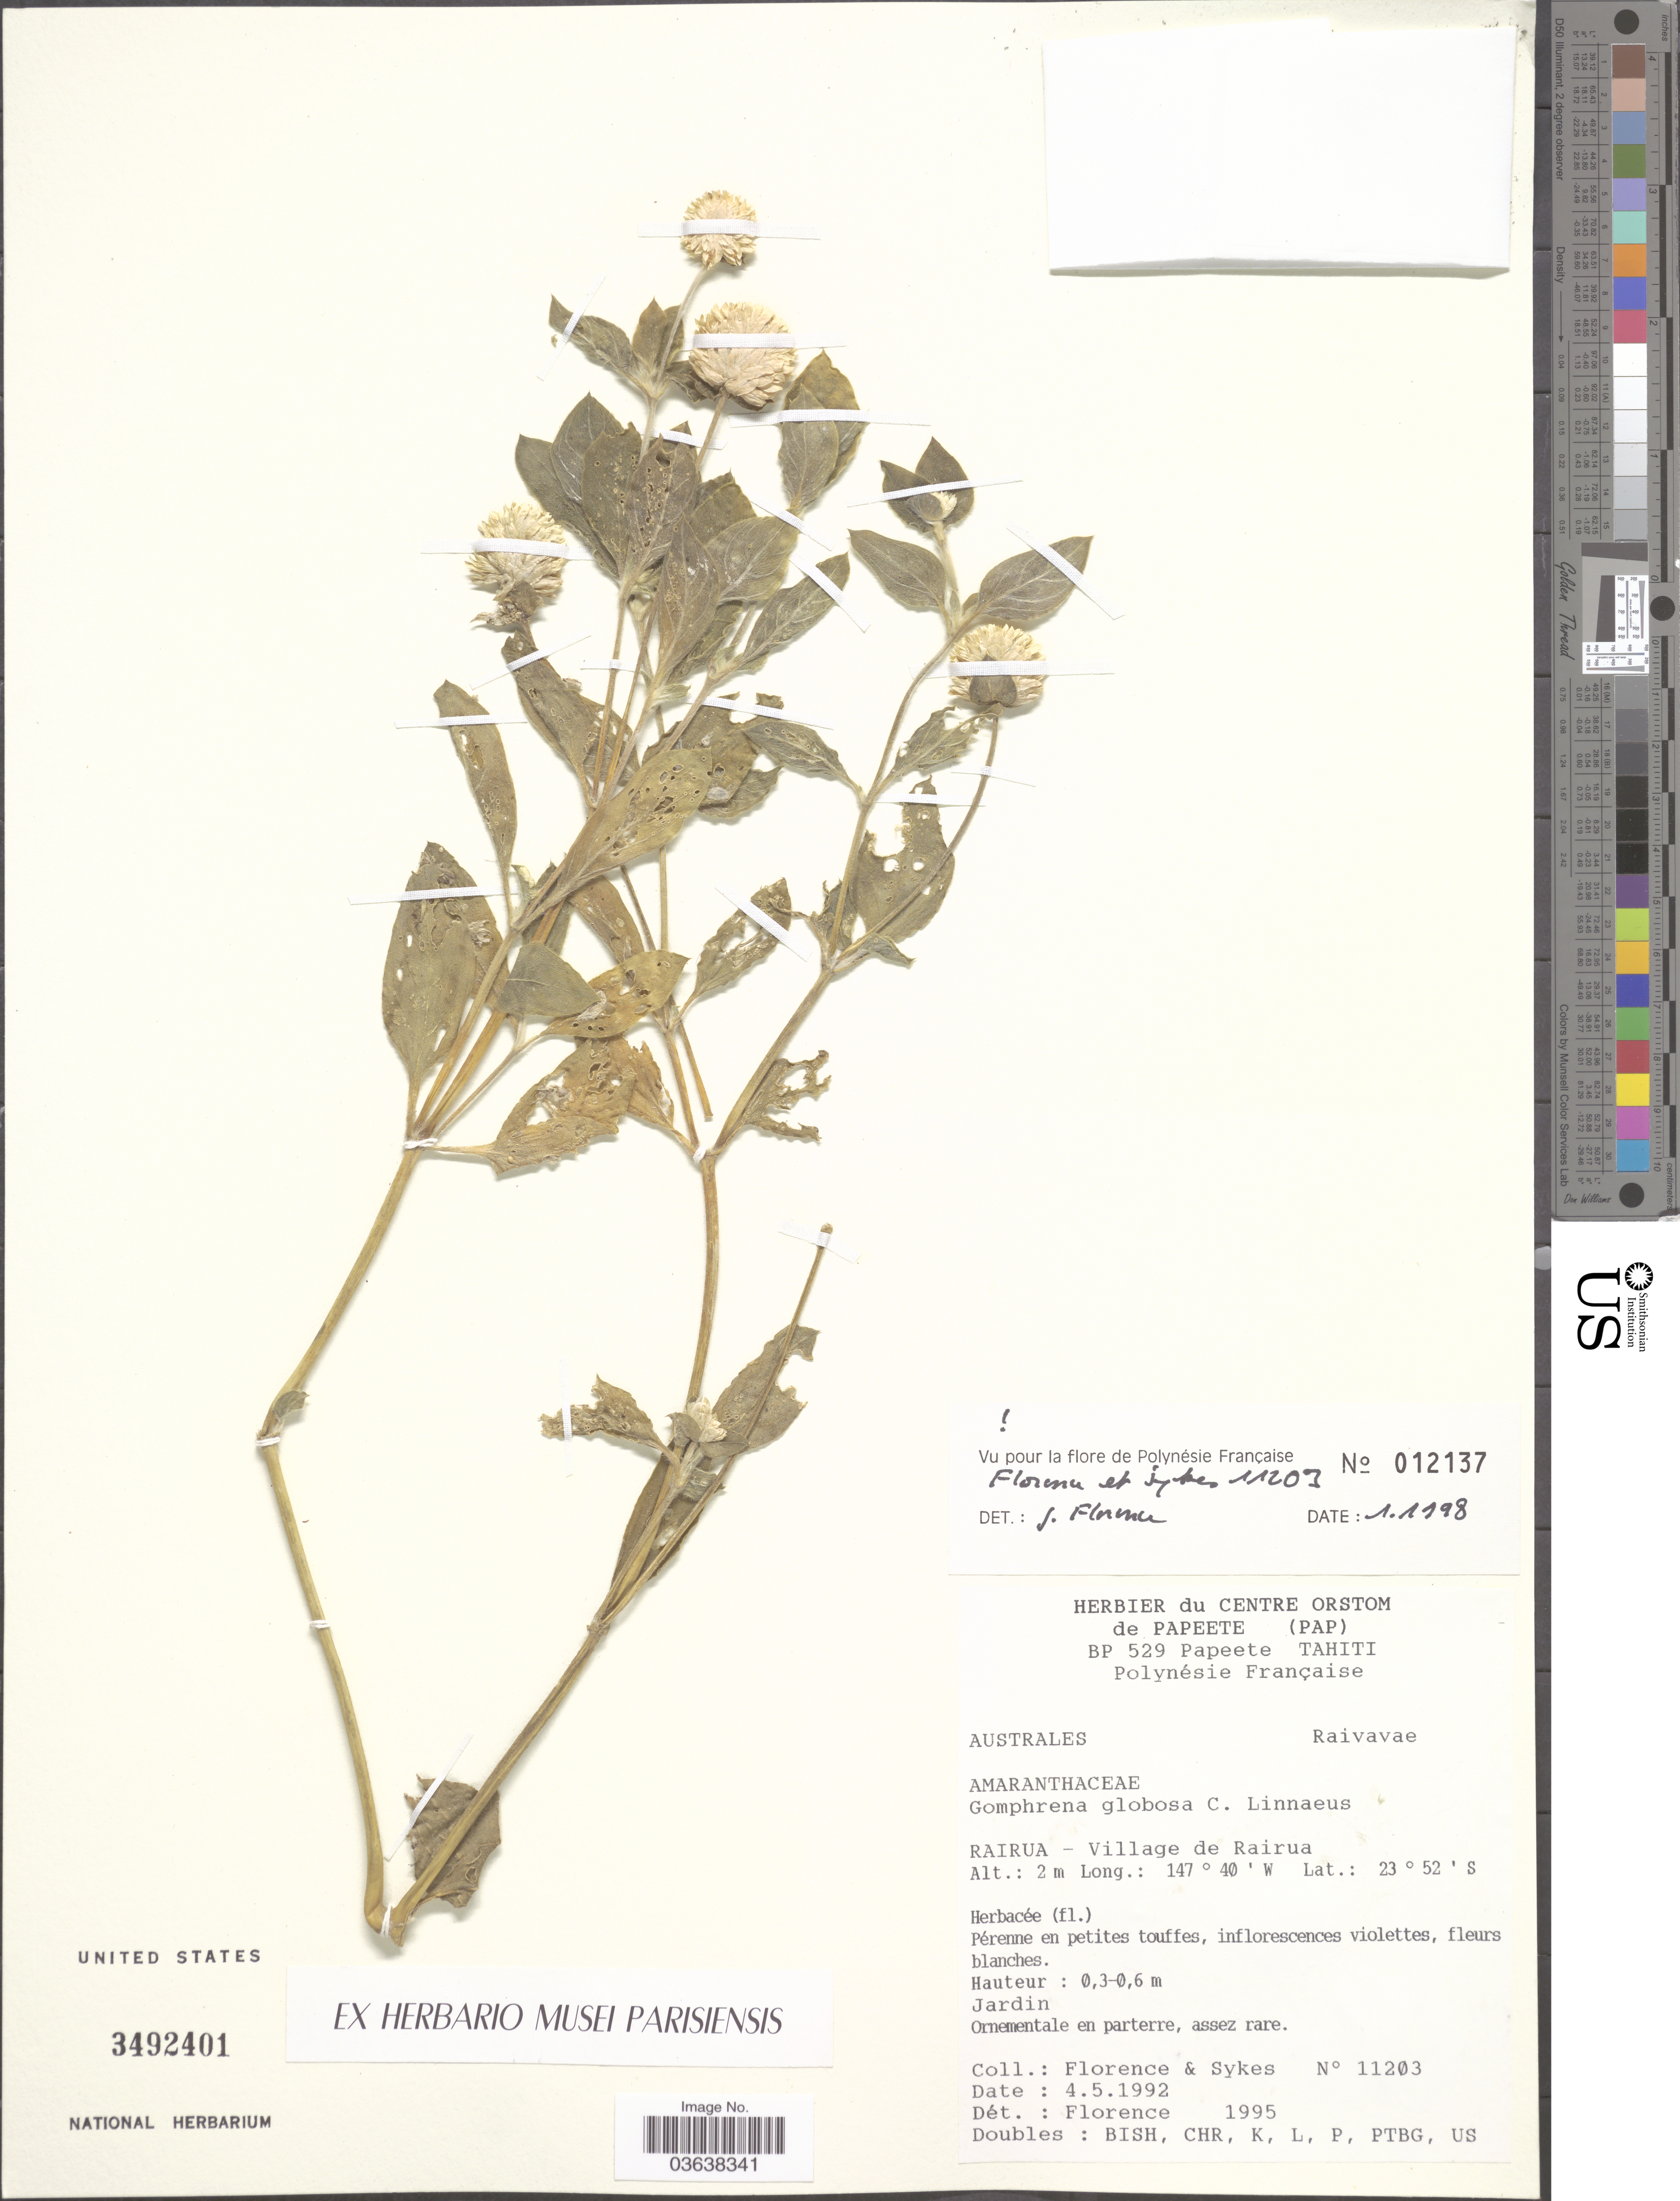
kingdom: Plantae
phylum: Tracheophyta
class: Magnoliopsida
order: Caryophyllales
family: Amaranthaceae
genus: Gomphrena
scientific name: Gomphrena globosa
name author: L.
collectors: -. Florence & Sykes, --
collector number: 11203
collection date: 1992-05-04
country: French Polynesia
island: Raivavae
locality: Australes. Raivavae. Rairua - Village de Rairua.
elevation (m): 2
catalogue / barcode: US 3492401